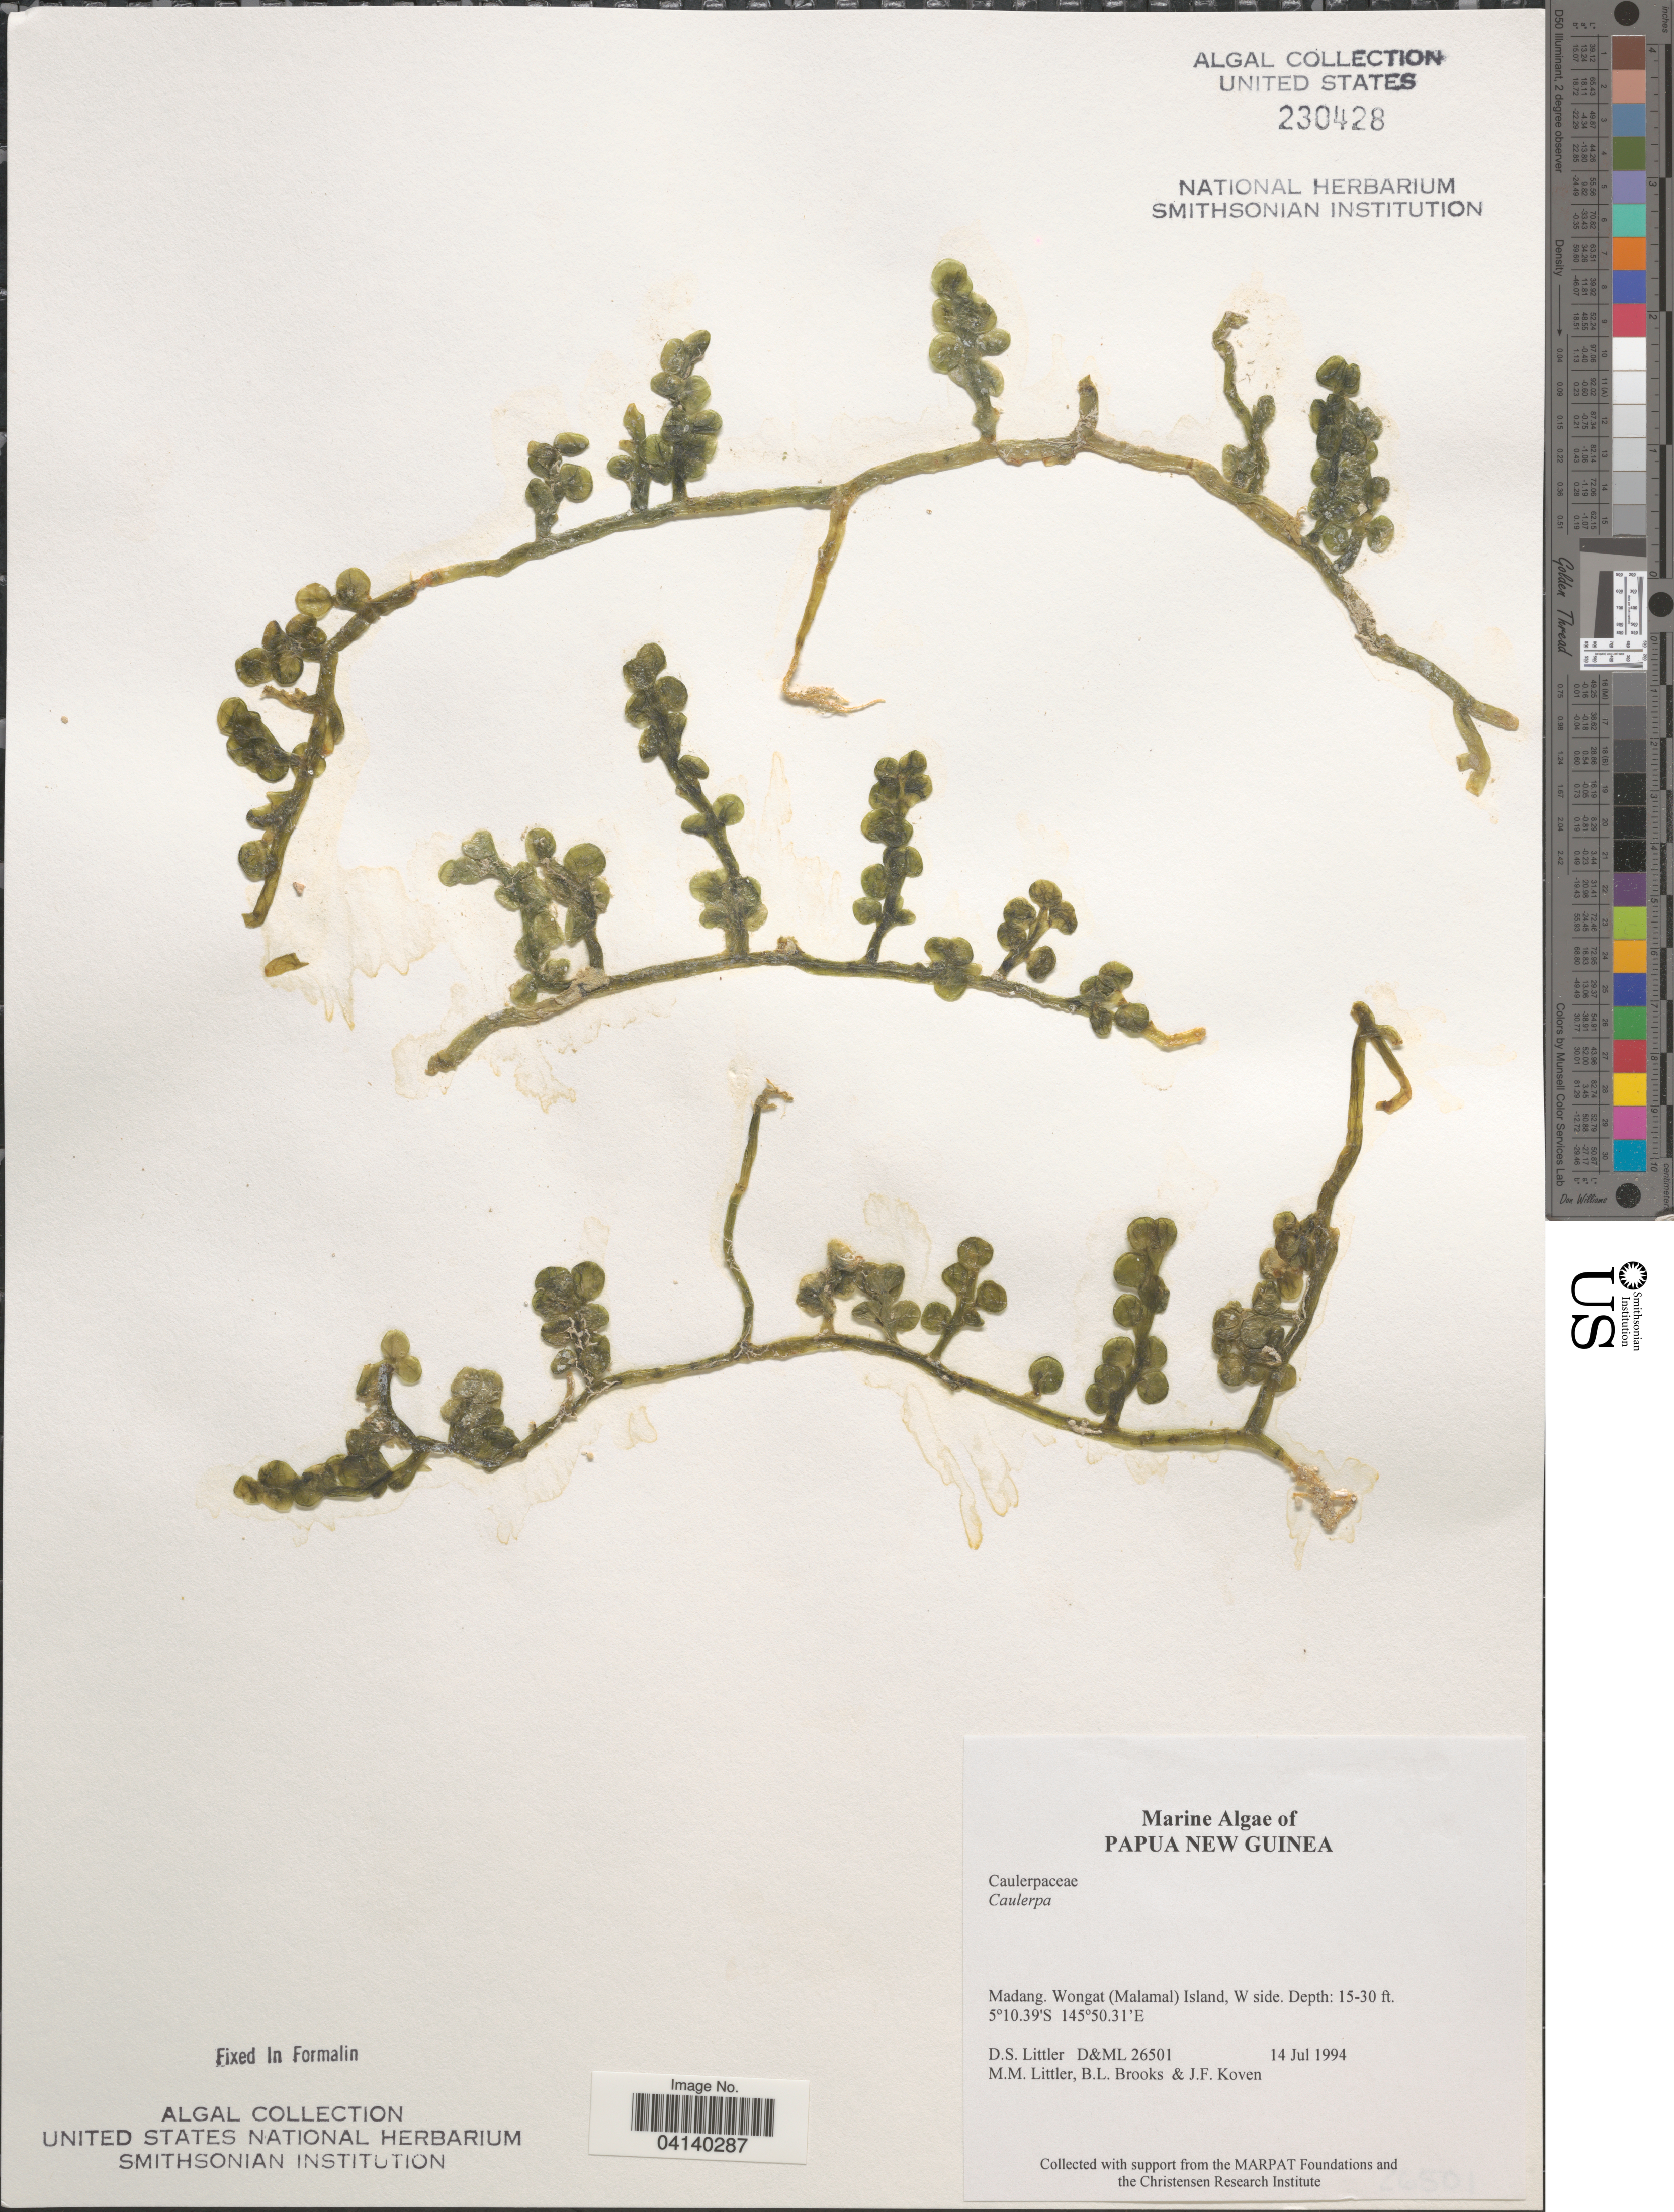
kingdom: Plantae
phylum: Chlorophyta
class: Ulvophyceae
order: Bryopsidales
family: Caulerpaceae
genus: Caulerpa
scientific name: Caulerpa sp.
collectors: D. S. Littler, B. Brooks & J. Koven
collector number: D&ML26501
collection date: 1994-07-14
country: Papua New Guinea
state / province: Madang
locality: Wongat (Malamal) Island, W side.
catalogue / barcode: US 230428